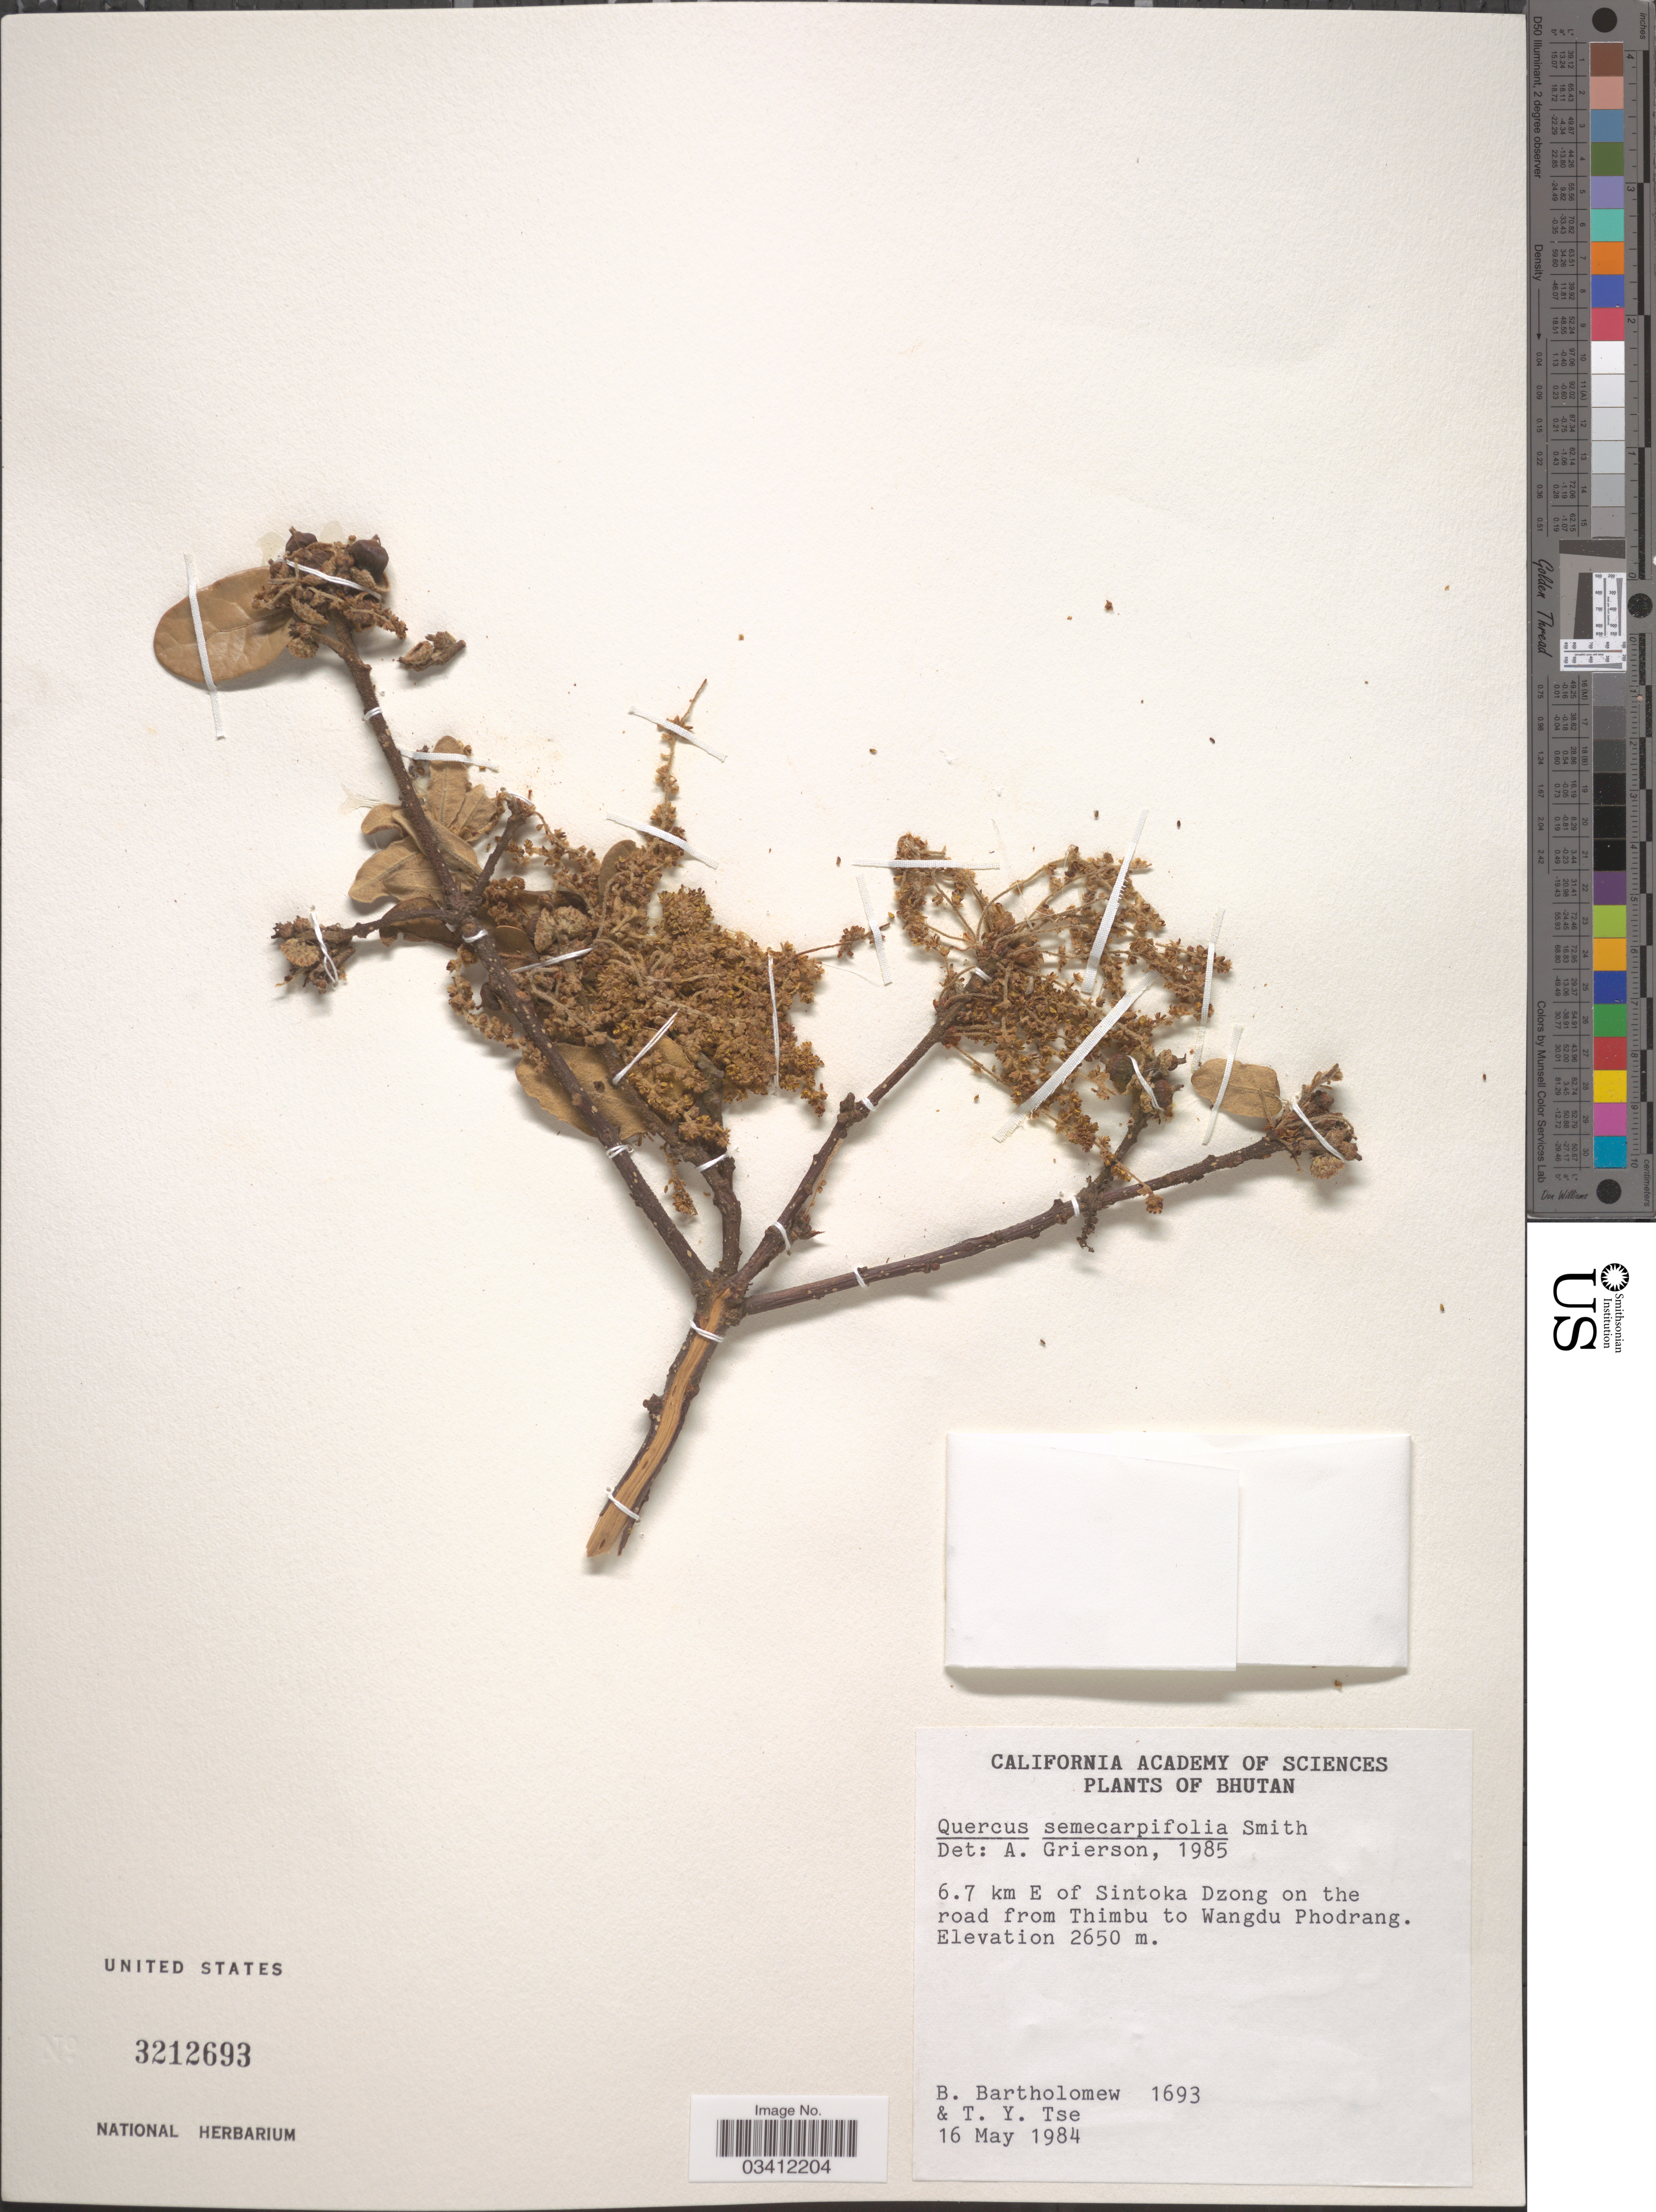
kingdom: Plantae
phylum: Tracheophyta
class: Magnoliopsida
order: Fagales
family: Fagaceae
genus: Quercus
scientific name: Quercus semecarpifolia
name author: Sm.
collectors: B. Bartholomew & T. Tse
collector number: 1693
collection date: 1984-05-16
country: Bhutan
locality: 6.7 km E of Sintoka Dzong on the road from Thimbu to Wangdu Phodrang.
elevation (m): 2650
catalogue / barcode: US 3212693